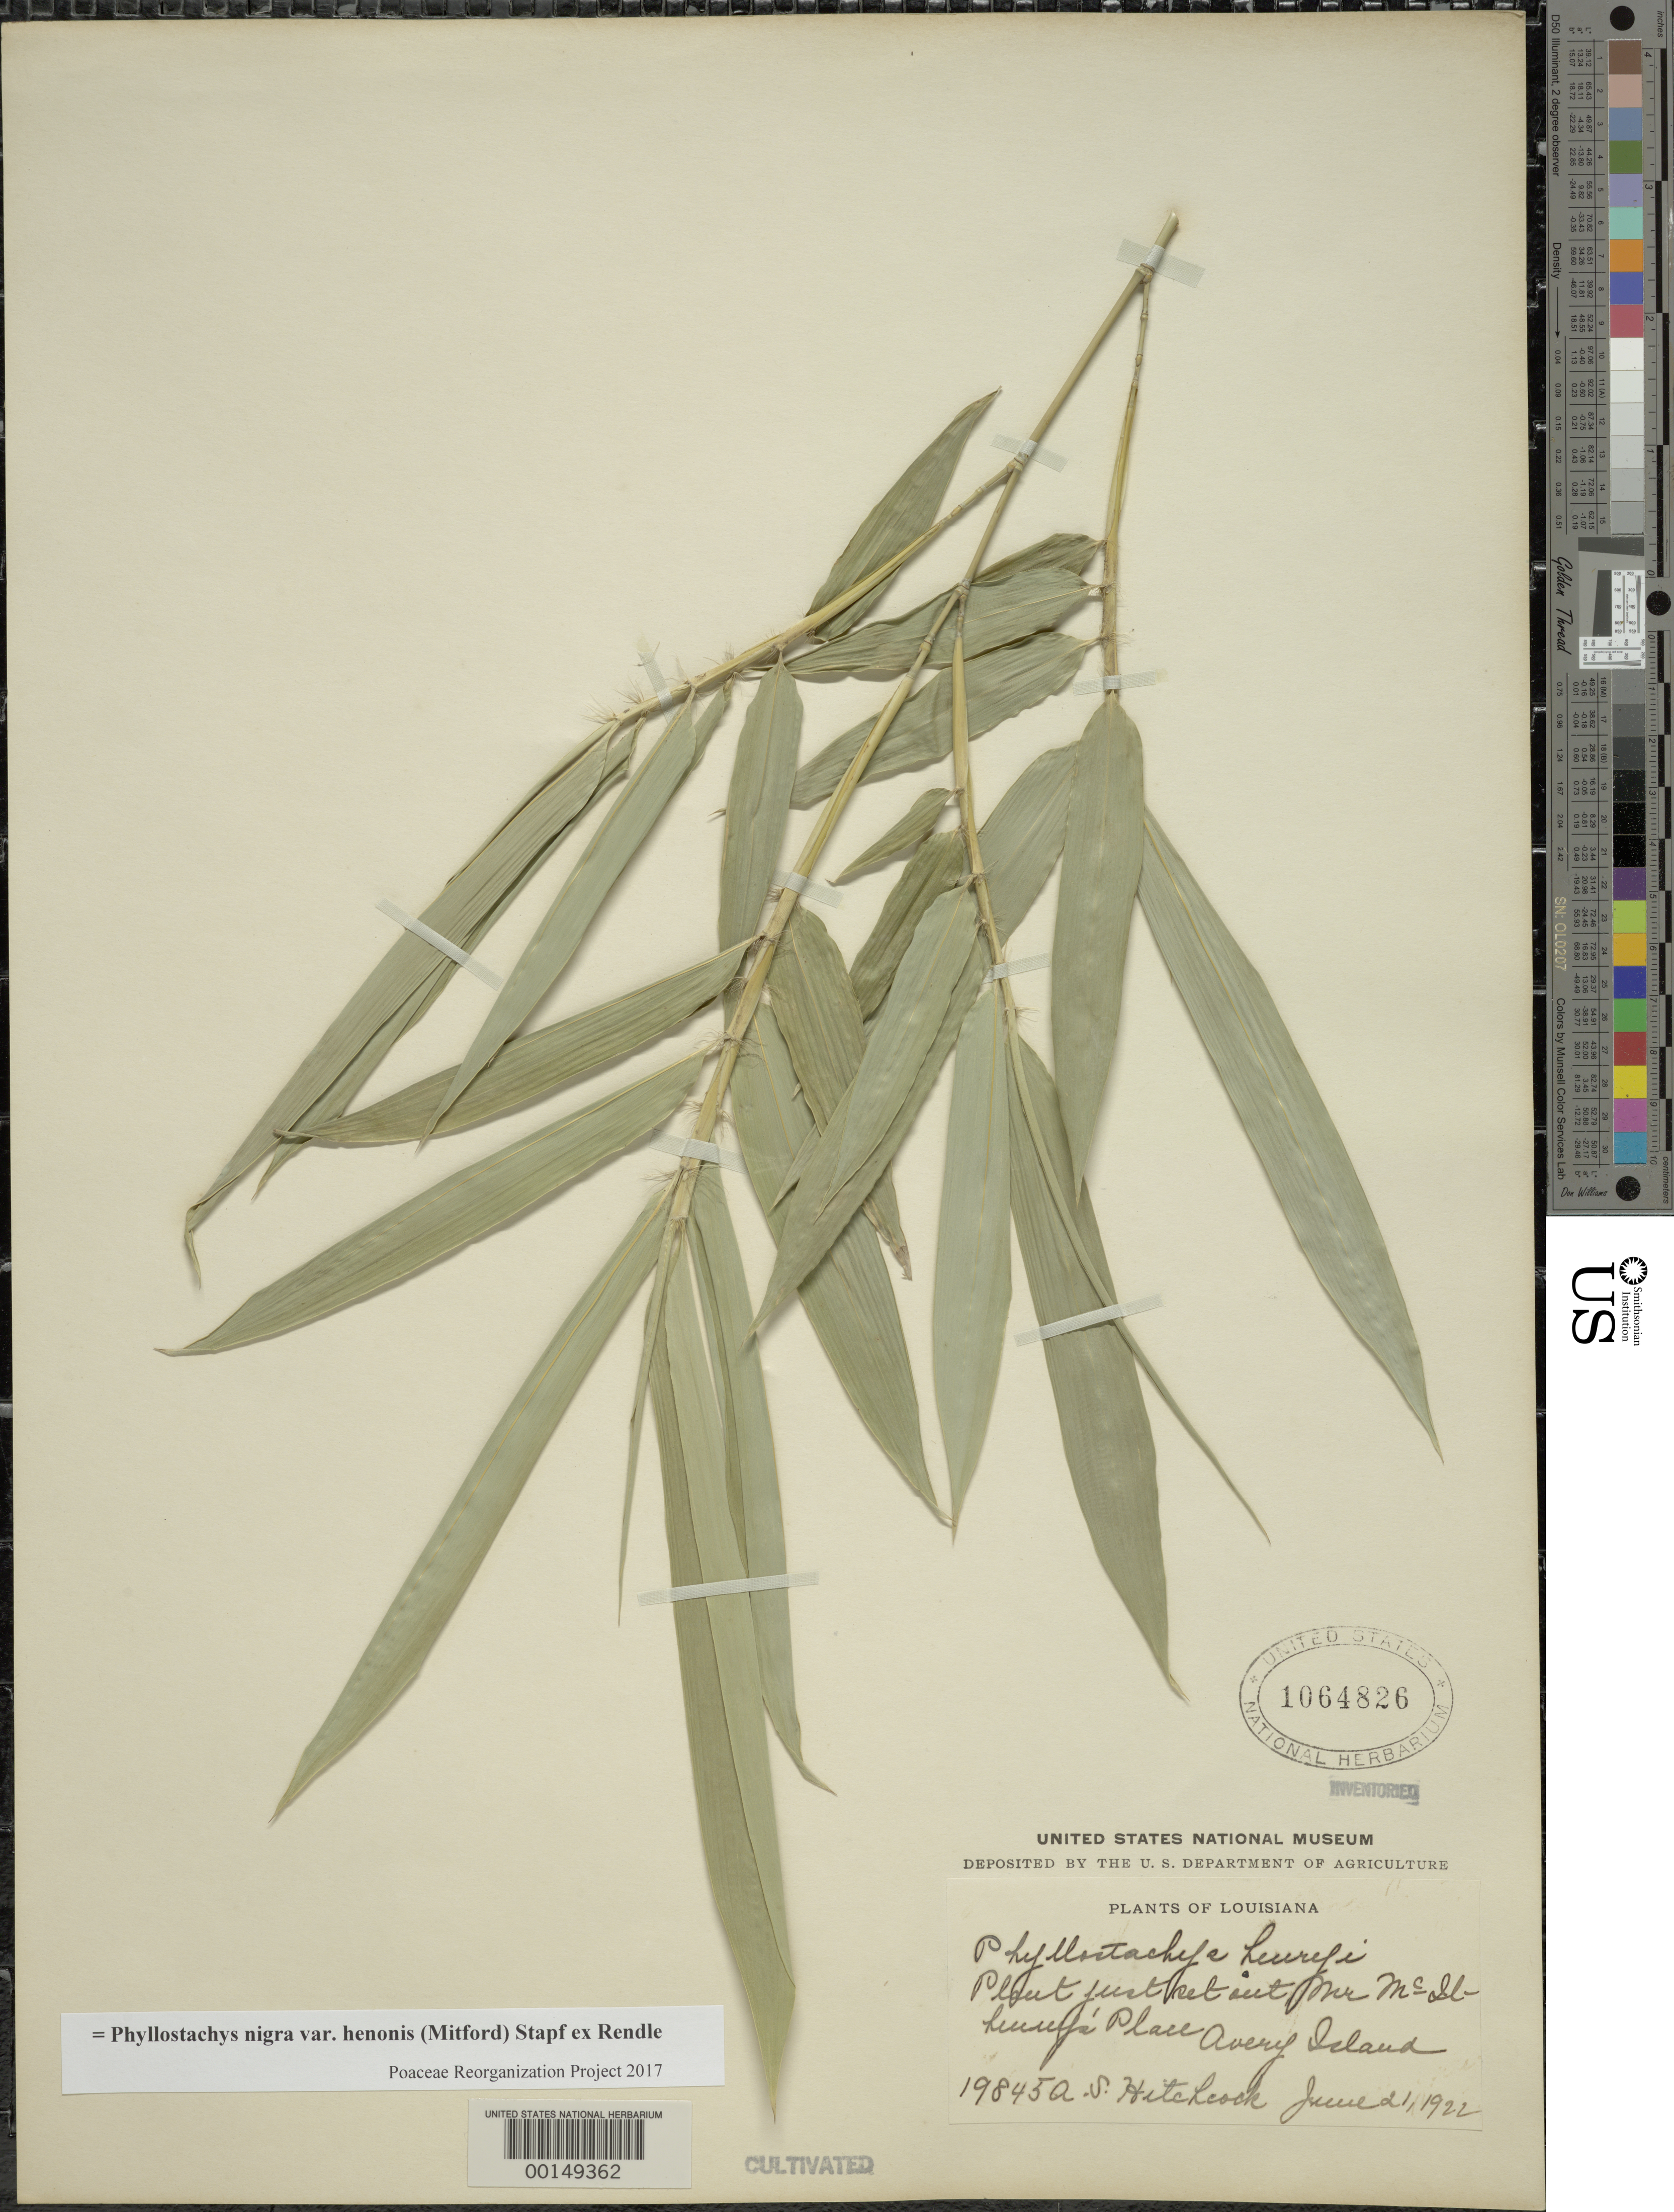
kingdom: Plantae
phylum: Tracheophyta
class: Liliopsida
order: Poales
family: Poaceae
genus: Phyllostachys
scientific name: Phyllostachys nigra var. henonis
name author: (Mitford) Stapf ex Rendle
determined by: Poaceae Reorganization Project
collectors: A. S. Hitchcock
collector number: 19845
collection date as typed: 21 Jun 1922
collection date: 1922-06-21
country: United States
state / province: Louisiana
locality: Avery island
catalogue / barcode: US 1064826